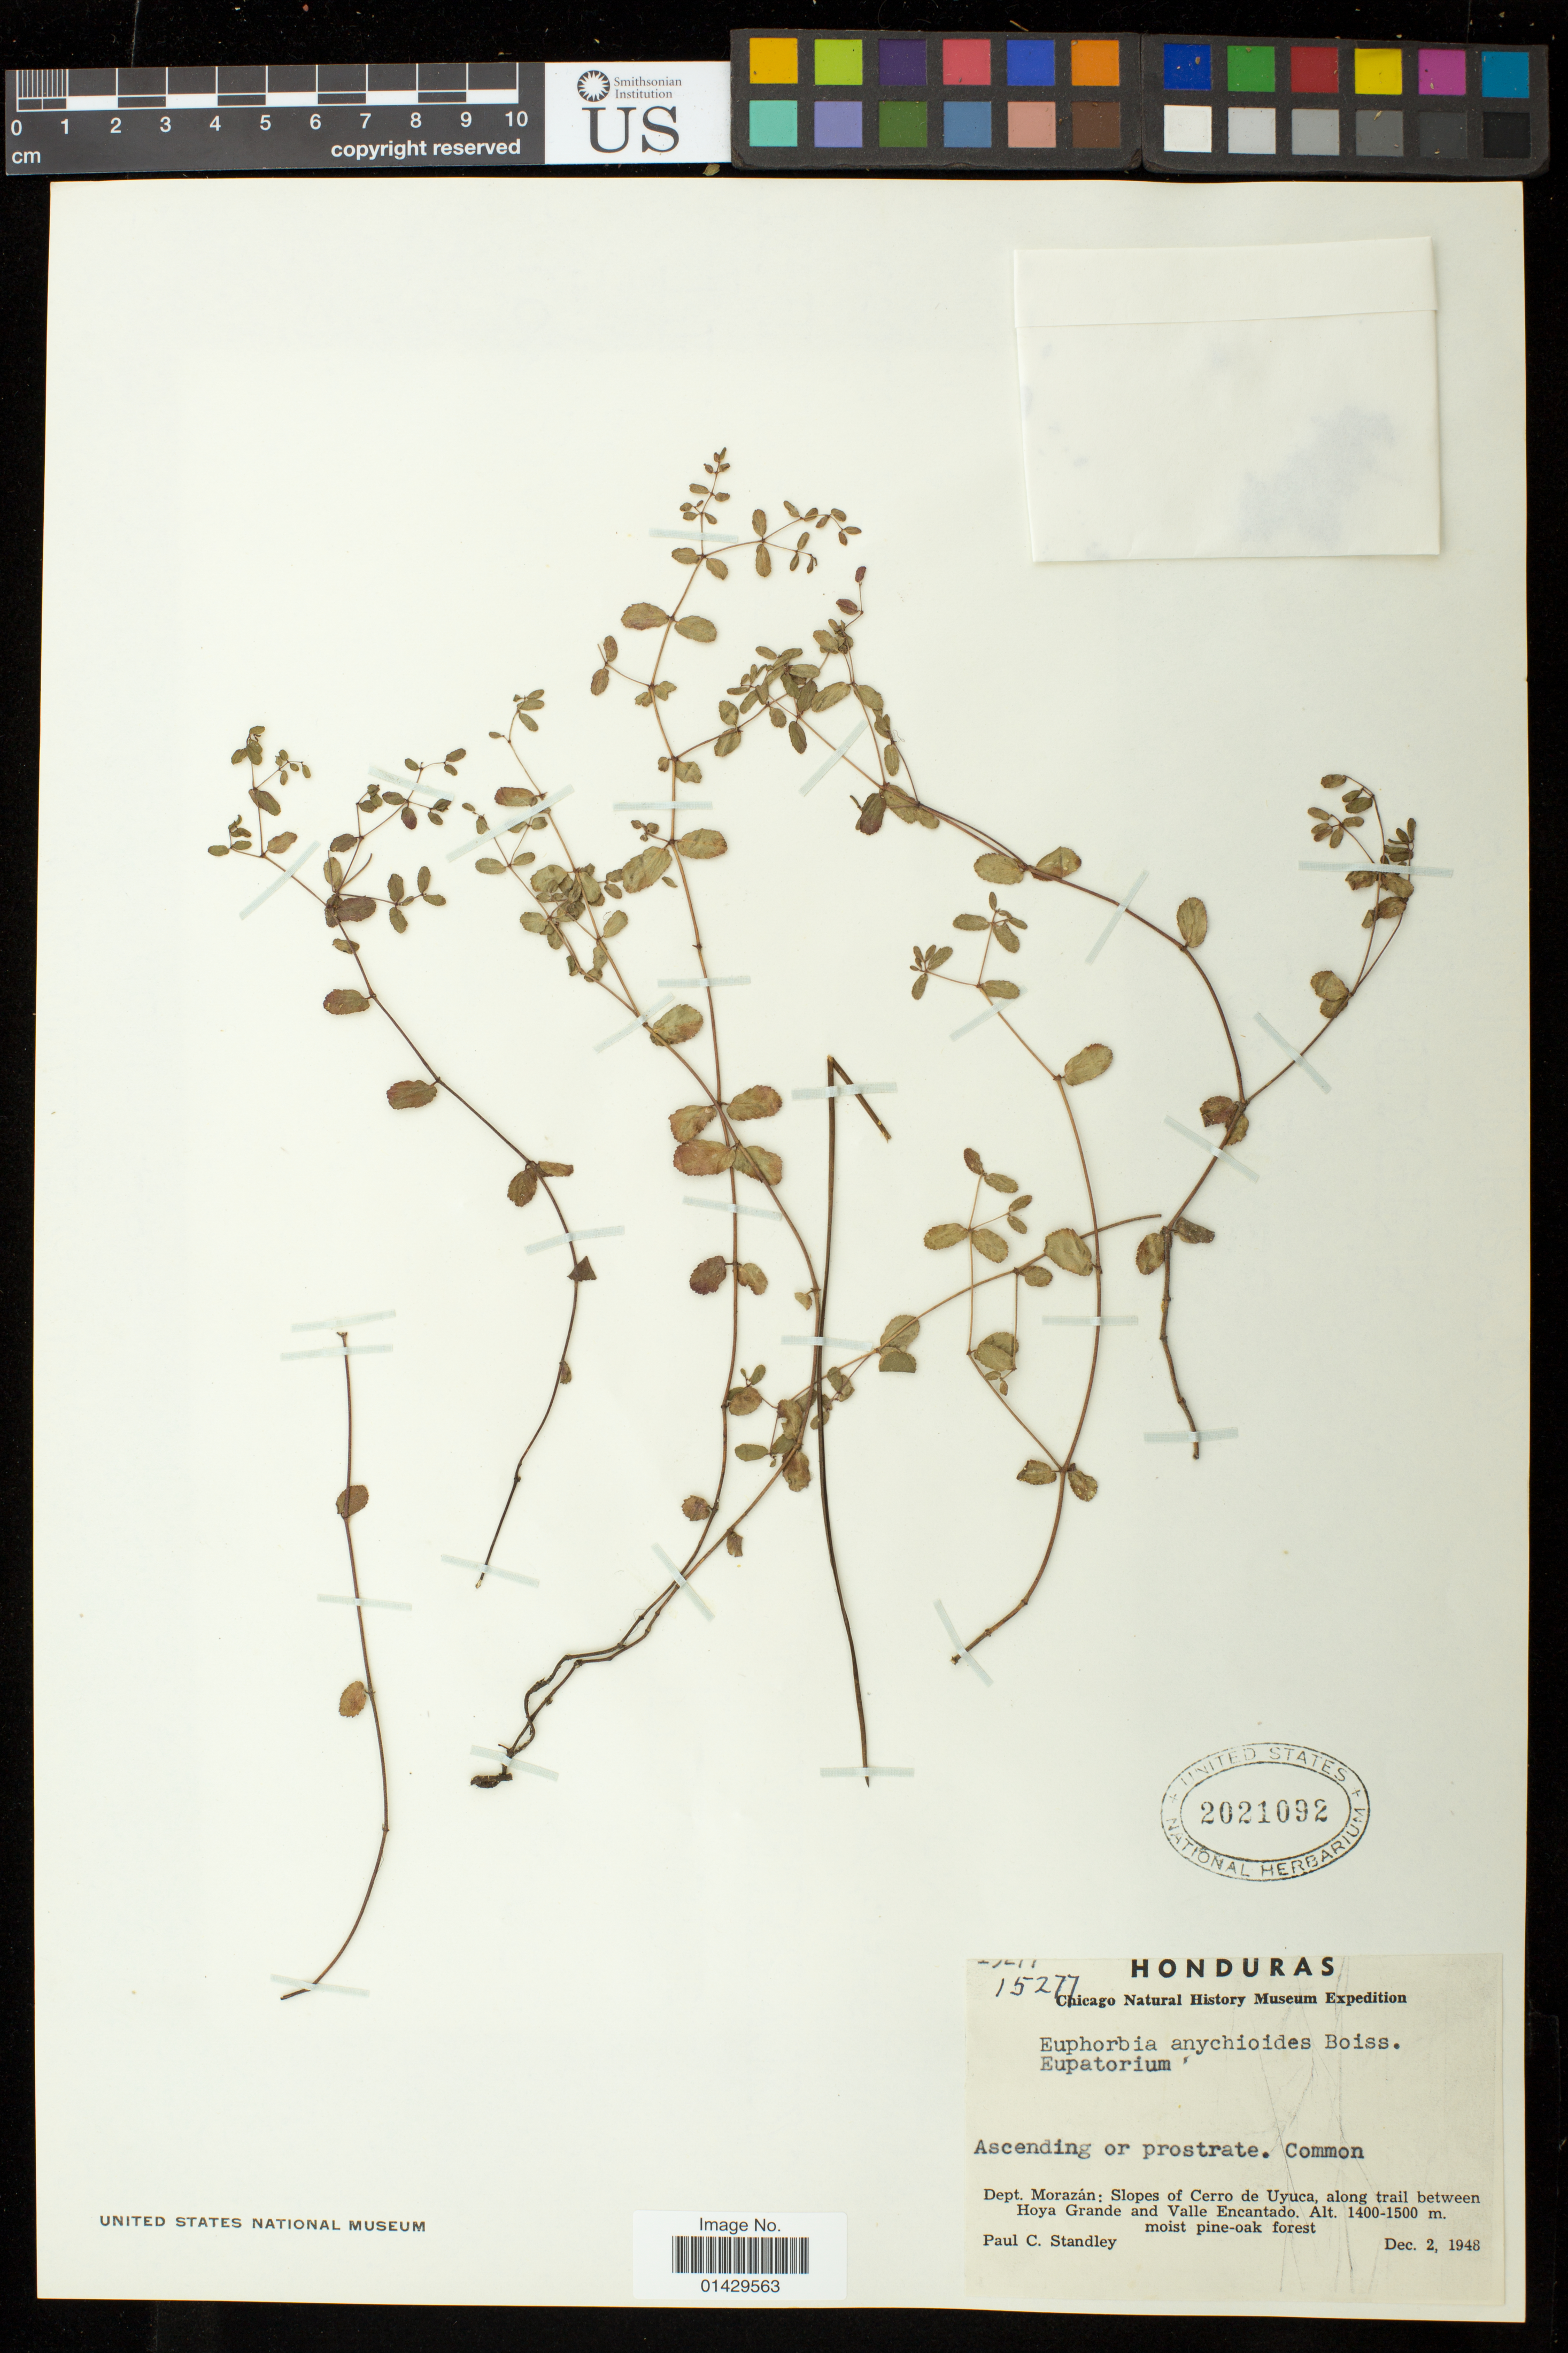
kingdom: Plantae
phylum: Tracheophyta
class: Magnoliopsida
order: Malpighiales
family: Euphorbiaceae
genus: Euphorbia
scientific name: Euphorbia anychioides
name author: Boiss.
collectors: P. C. Standley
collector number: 15277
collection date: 1948-12-02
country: Honduras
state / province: Fco. Morazán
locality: Slopes of Cerro de Uyuca, along trail between Hoya Grande and Valle Encantado.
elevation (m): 1400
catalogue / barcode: US 2021092